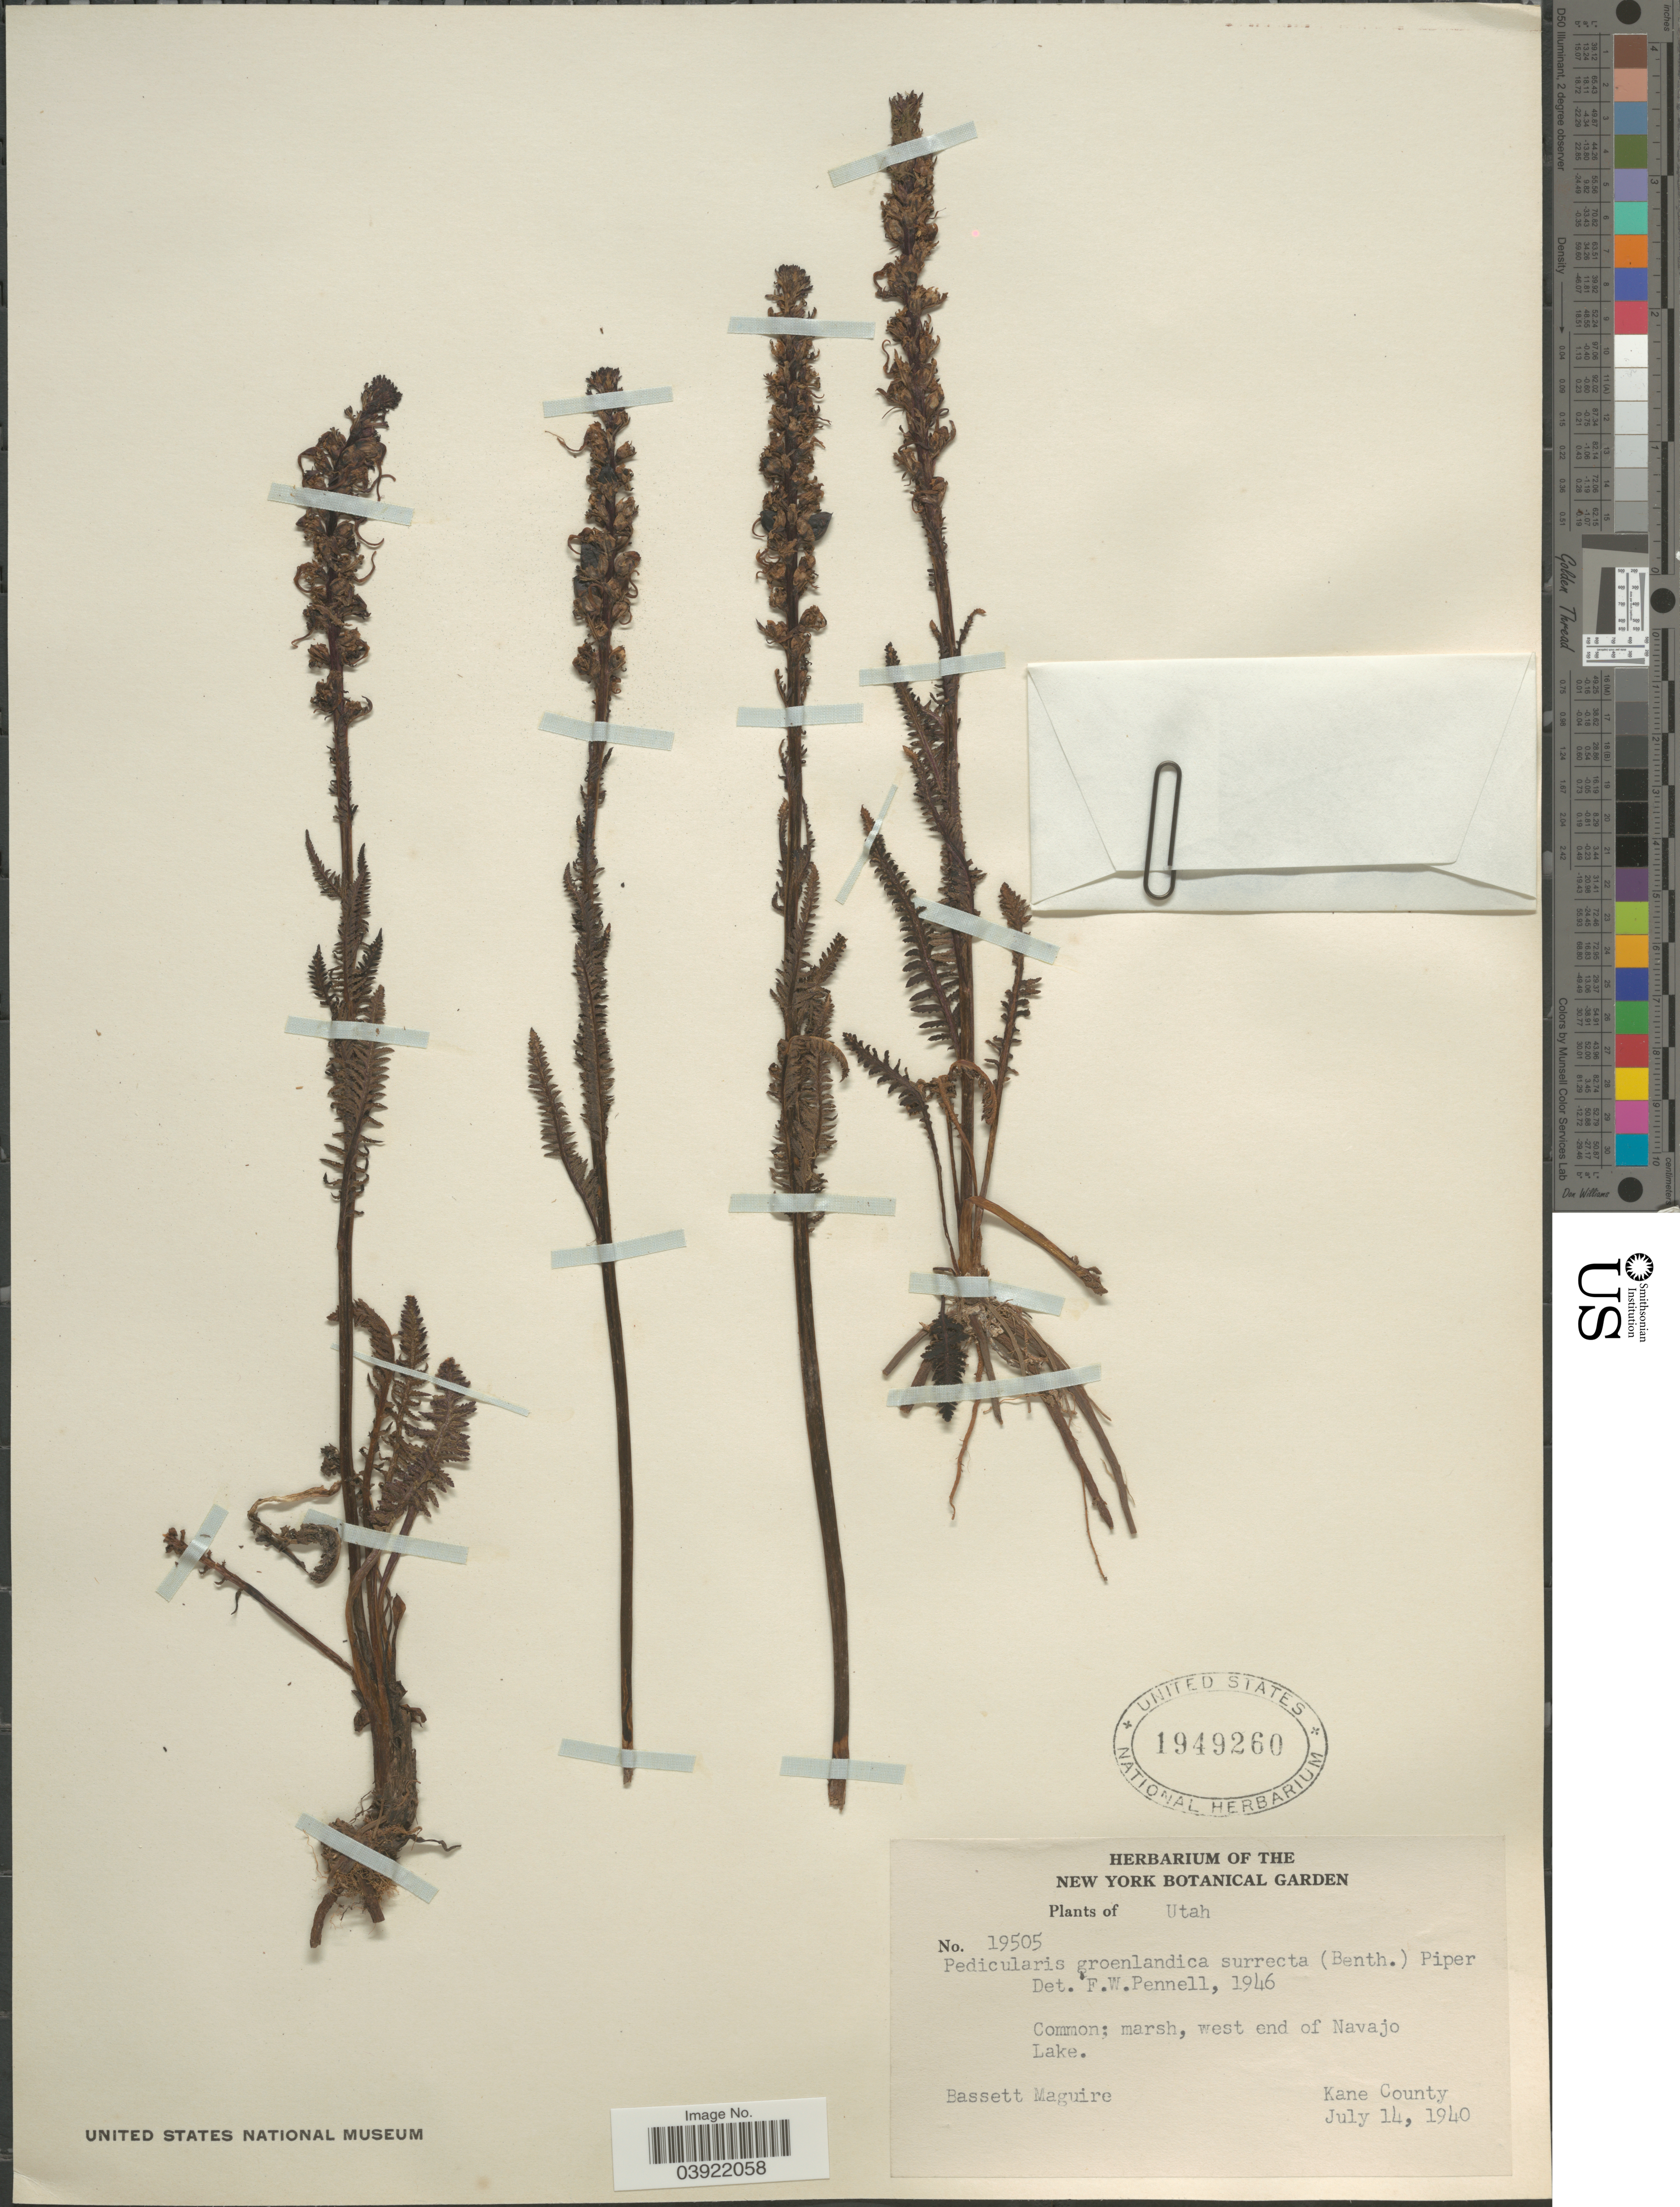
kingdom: Plantae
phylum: Tracheophyta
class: Magnoliopsida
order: Lamiales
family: Orobanchaceae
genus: Pedicularis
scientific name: Pedicularis groenlandica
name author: Retz.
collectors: B. Maguire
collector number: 19505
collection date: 1940-07-14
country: United States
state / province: Utah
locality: Marsh, west end of Navajo Lake. Kane County.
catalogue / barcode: US 1949260